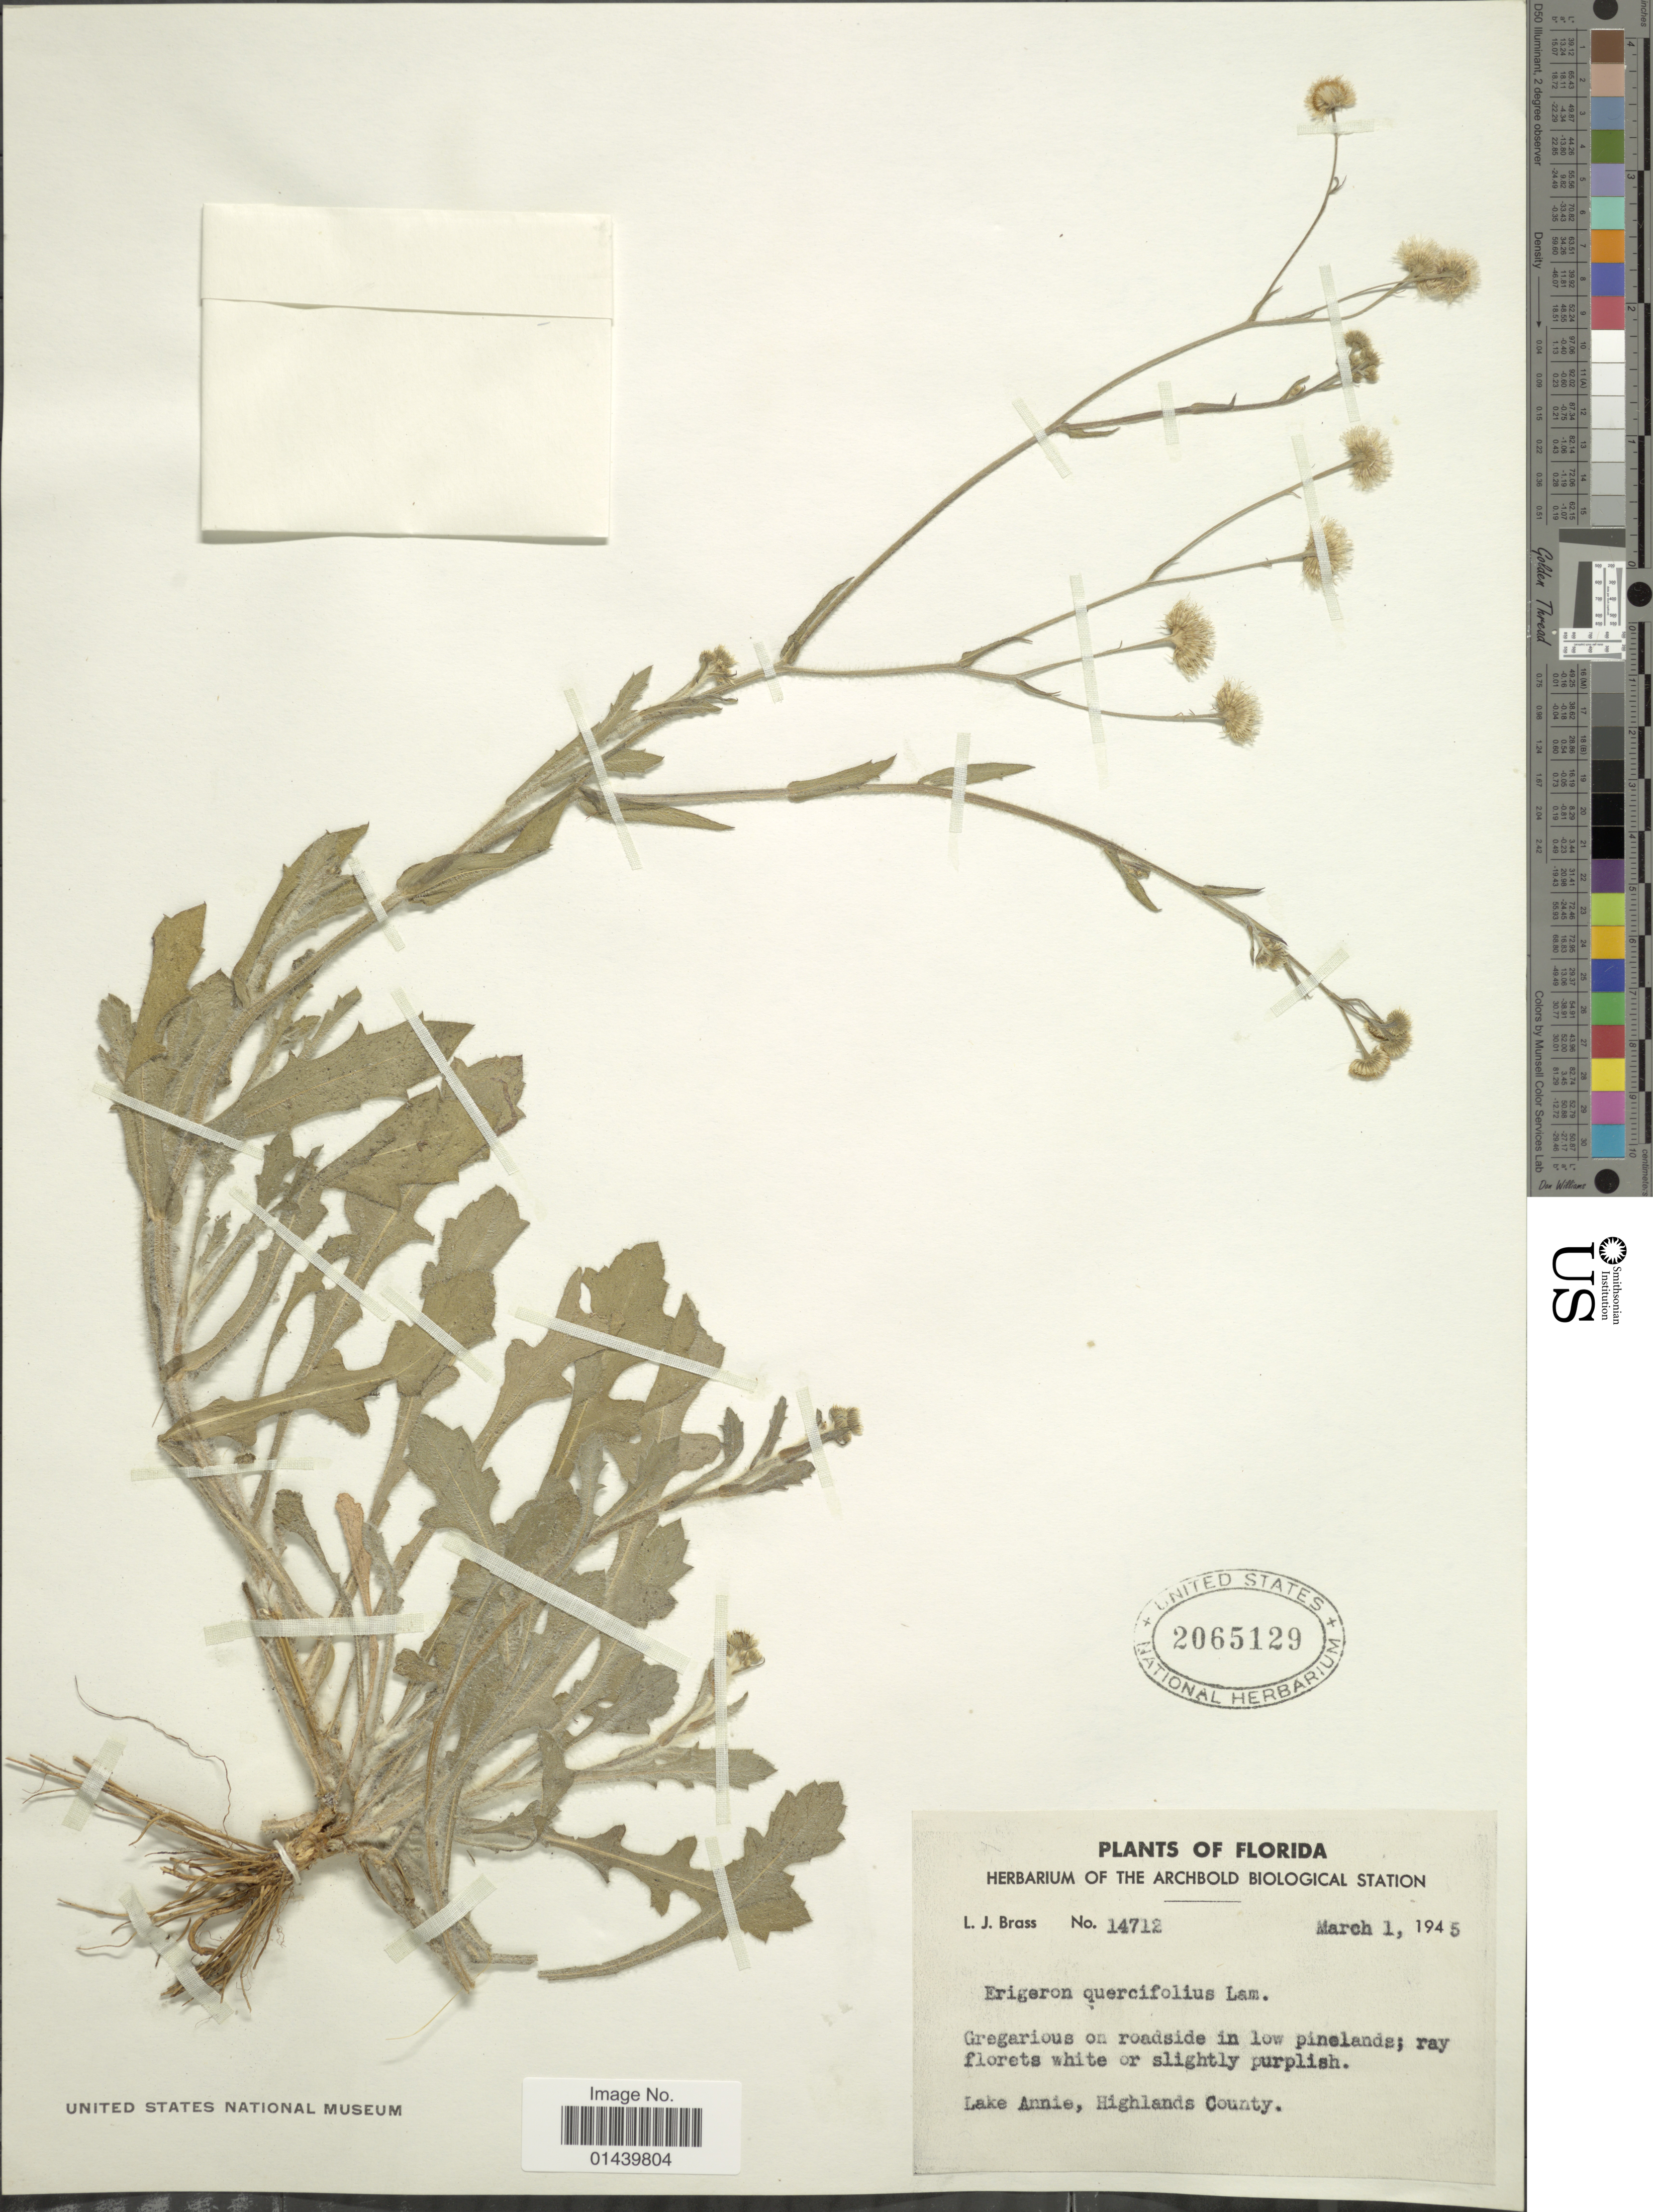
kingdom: Plantae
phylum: Tracheophyta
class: Magnoliopsida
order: Asterales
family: Asteraceae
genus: Erigeron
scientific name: Erigeron quercifolius Lam.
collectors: L. J. Brass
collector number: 14712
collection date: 1945-03-01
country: United States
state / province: Florida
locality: Lake Annie, Highlands County.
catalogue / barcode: US 2065129